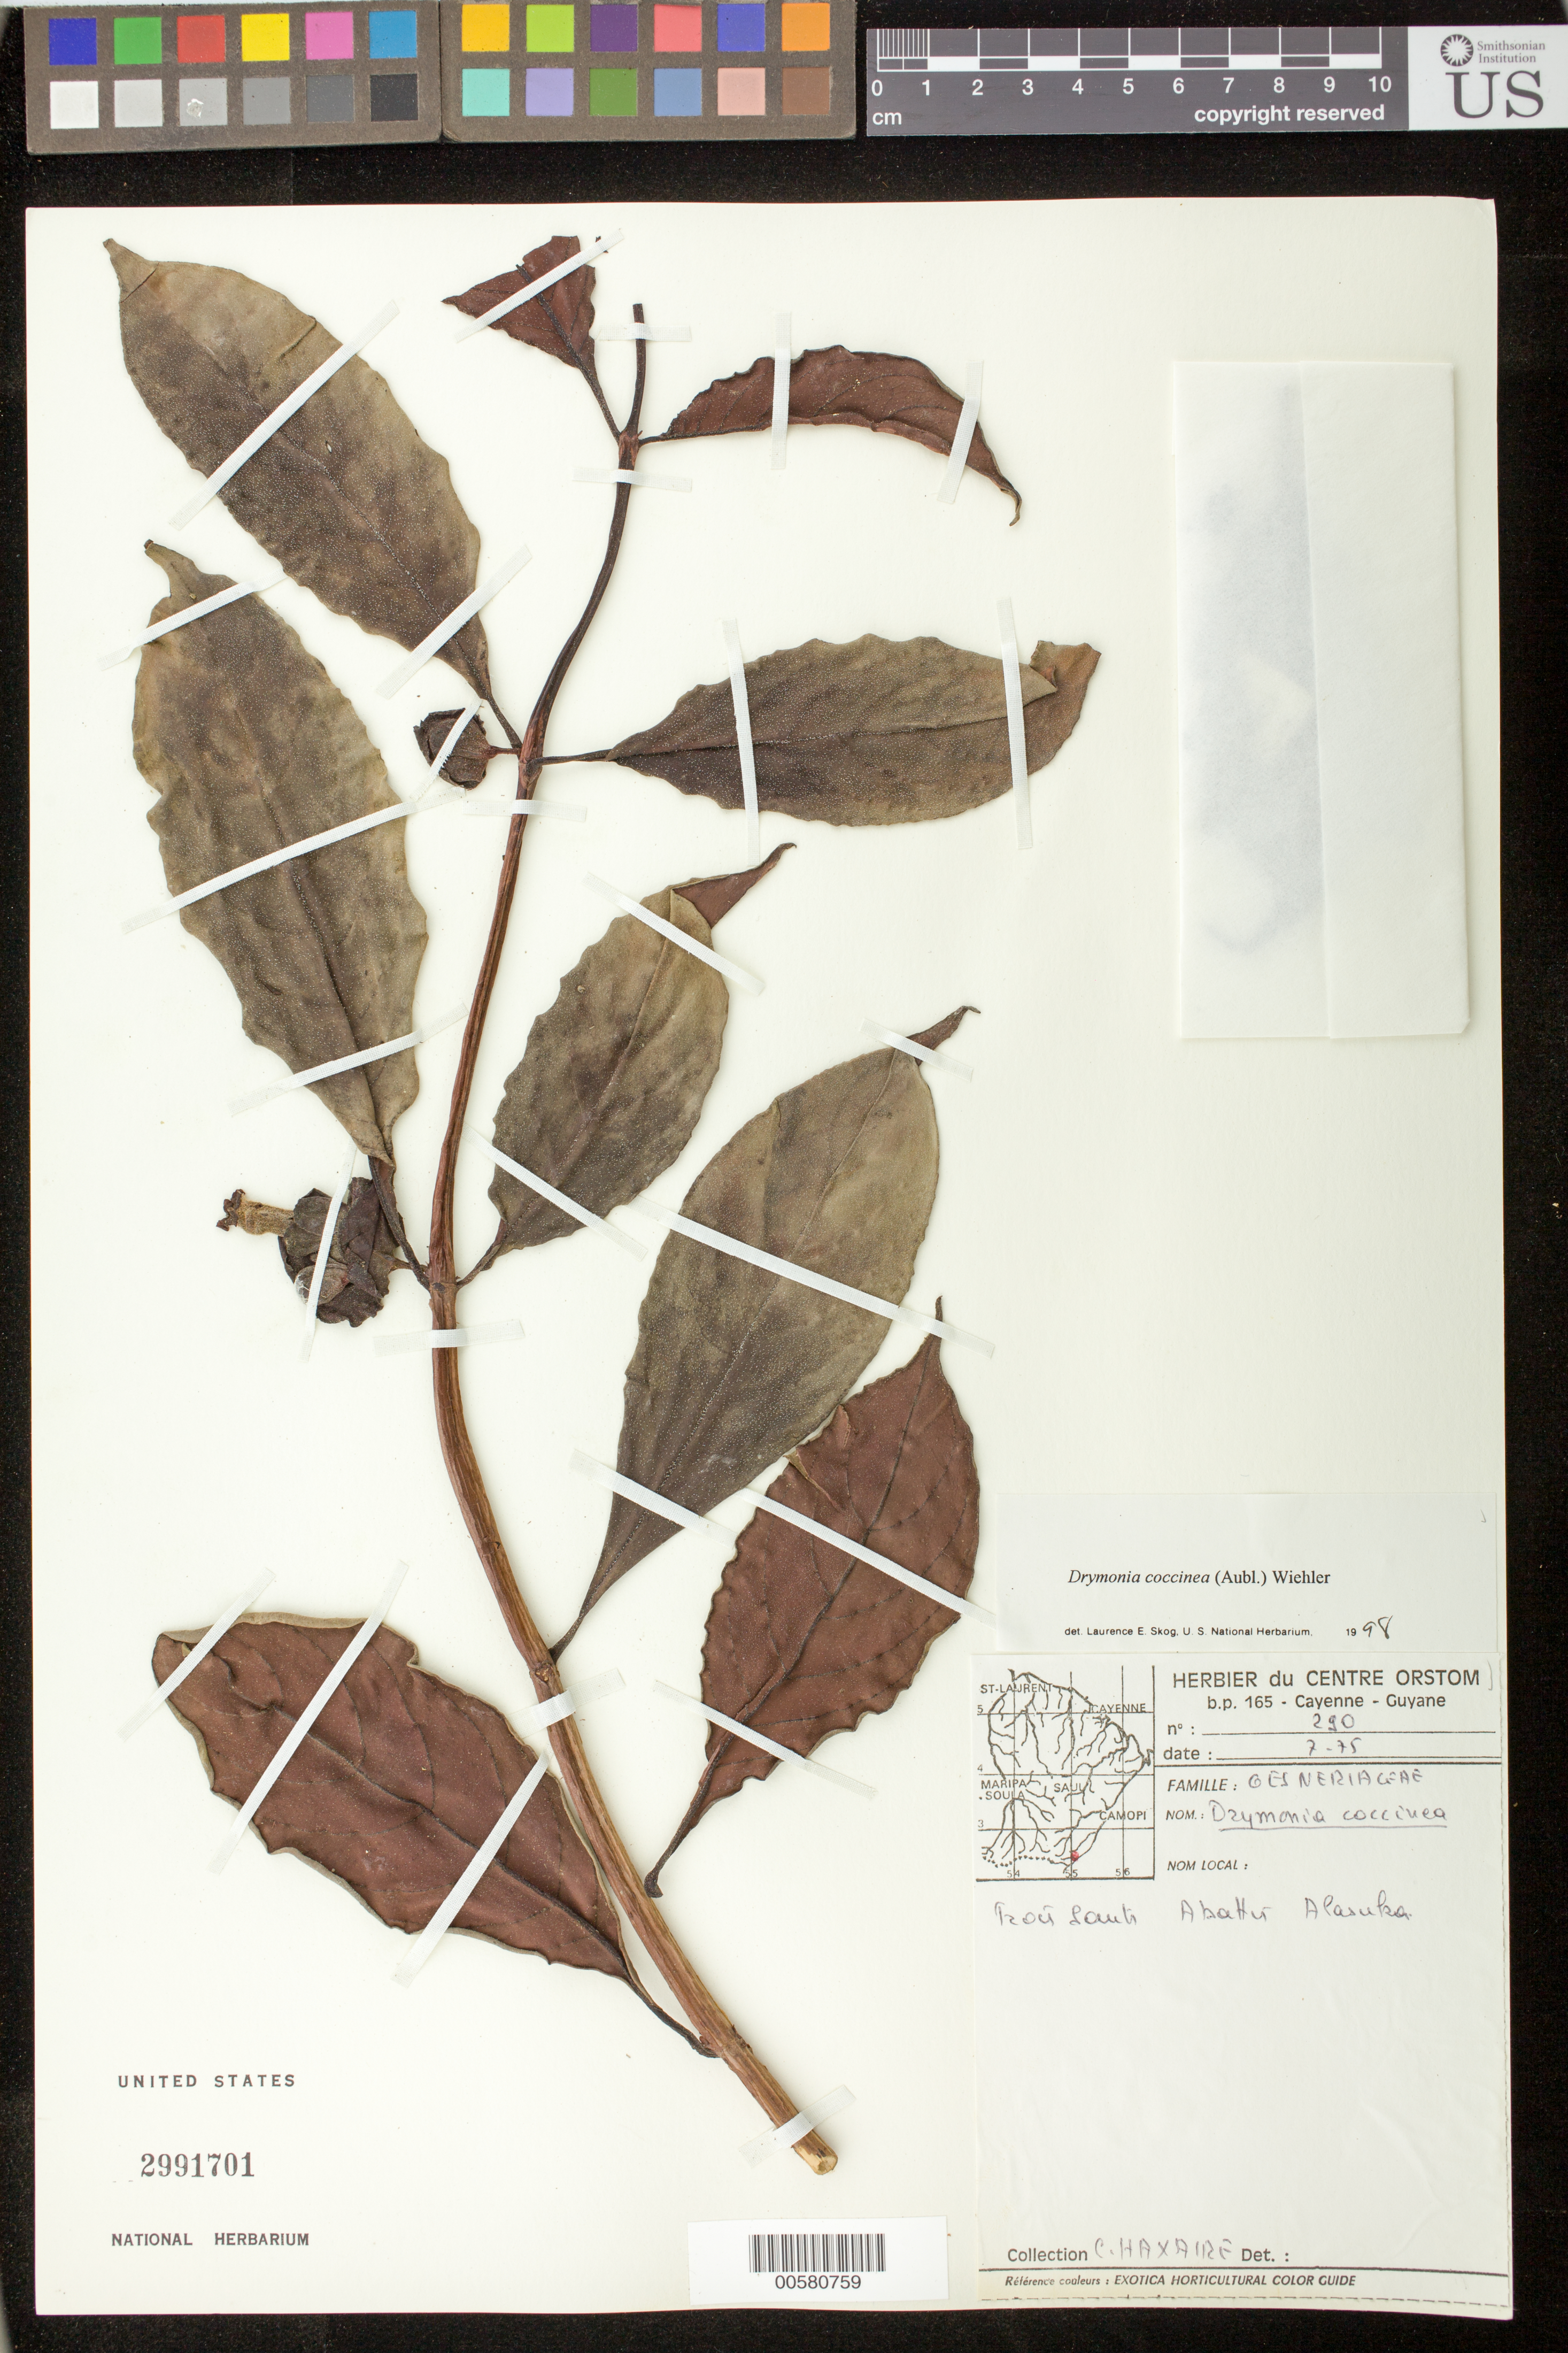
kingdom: Plantae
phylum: Tracheophyta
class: Magnoliopsida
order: Lamiales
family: Gesneriaceae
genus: Drymonia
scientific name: Drymonia coccinea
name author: (Aubl.) Wiehler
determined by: Skog, Laurence E.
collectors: C. Haxaire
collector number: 290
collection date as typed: Jul 1975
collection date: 1975-07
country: French Guiana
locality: Trois Sauts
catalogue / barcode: US 2991701